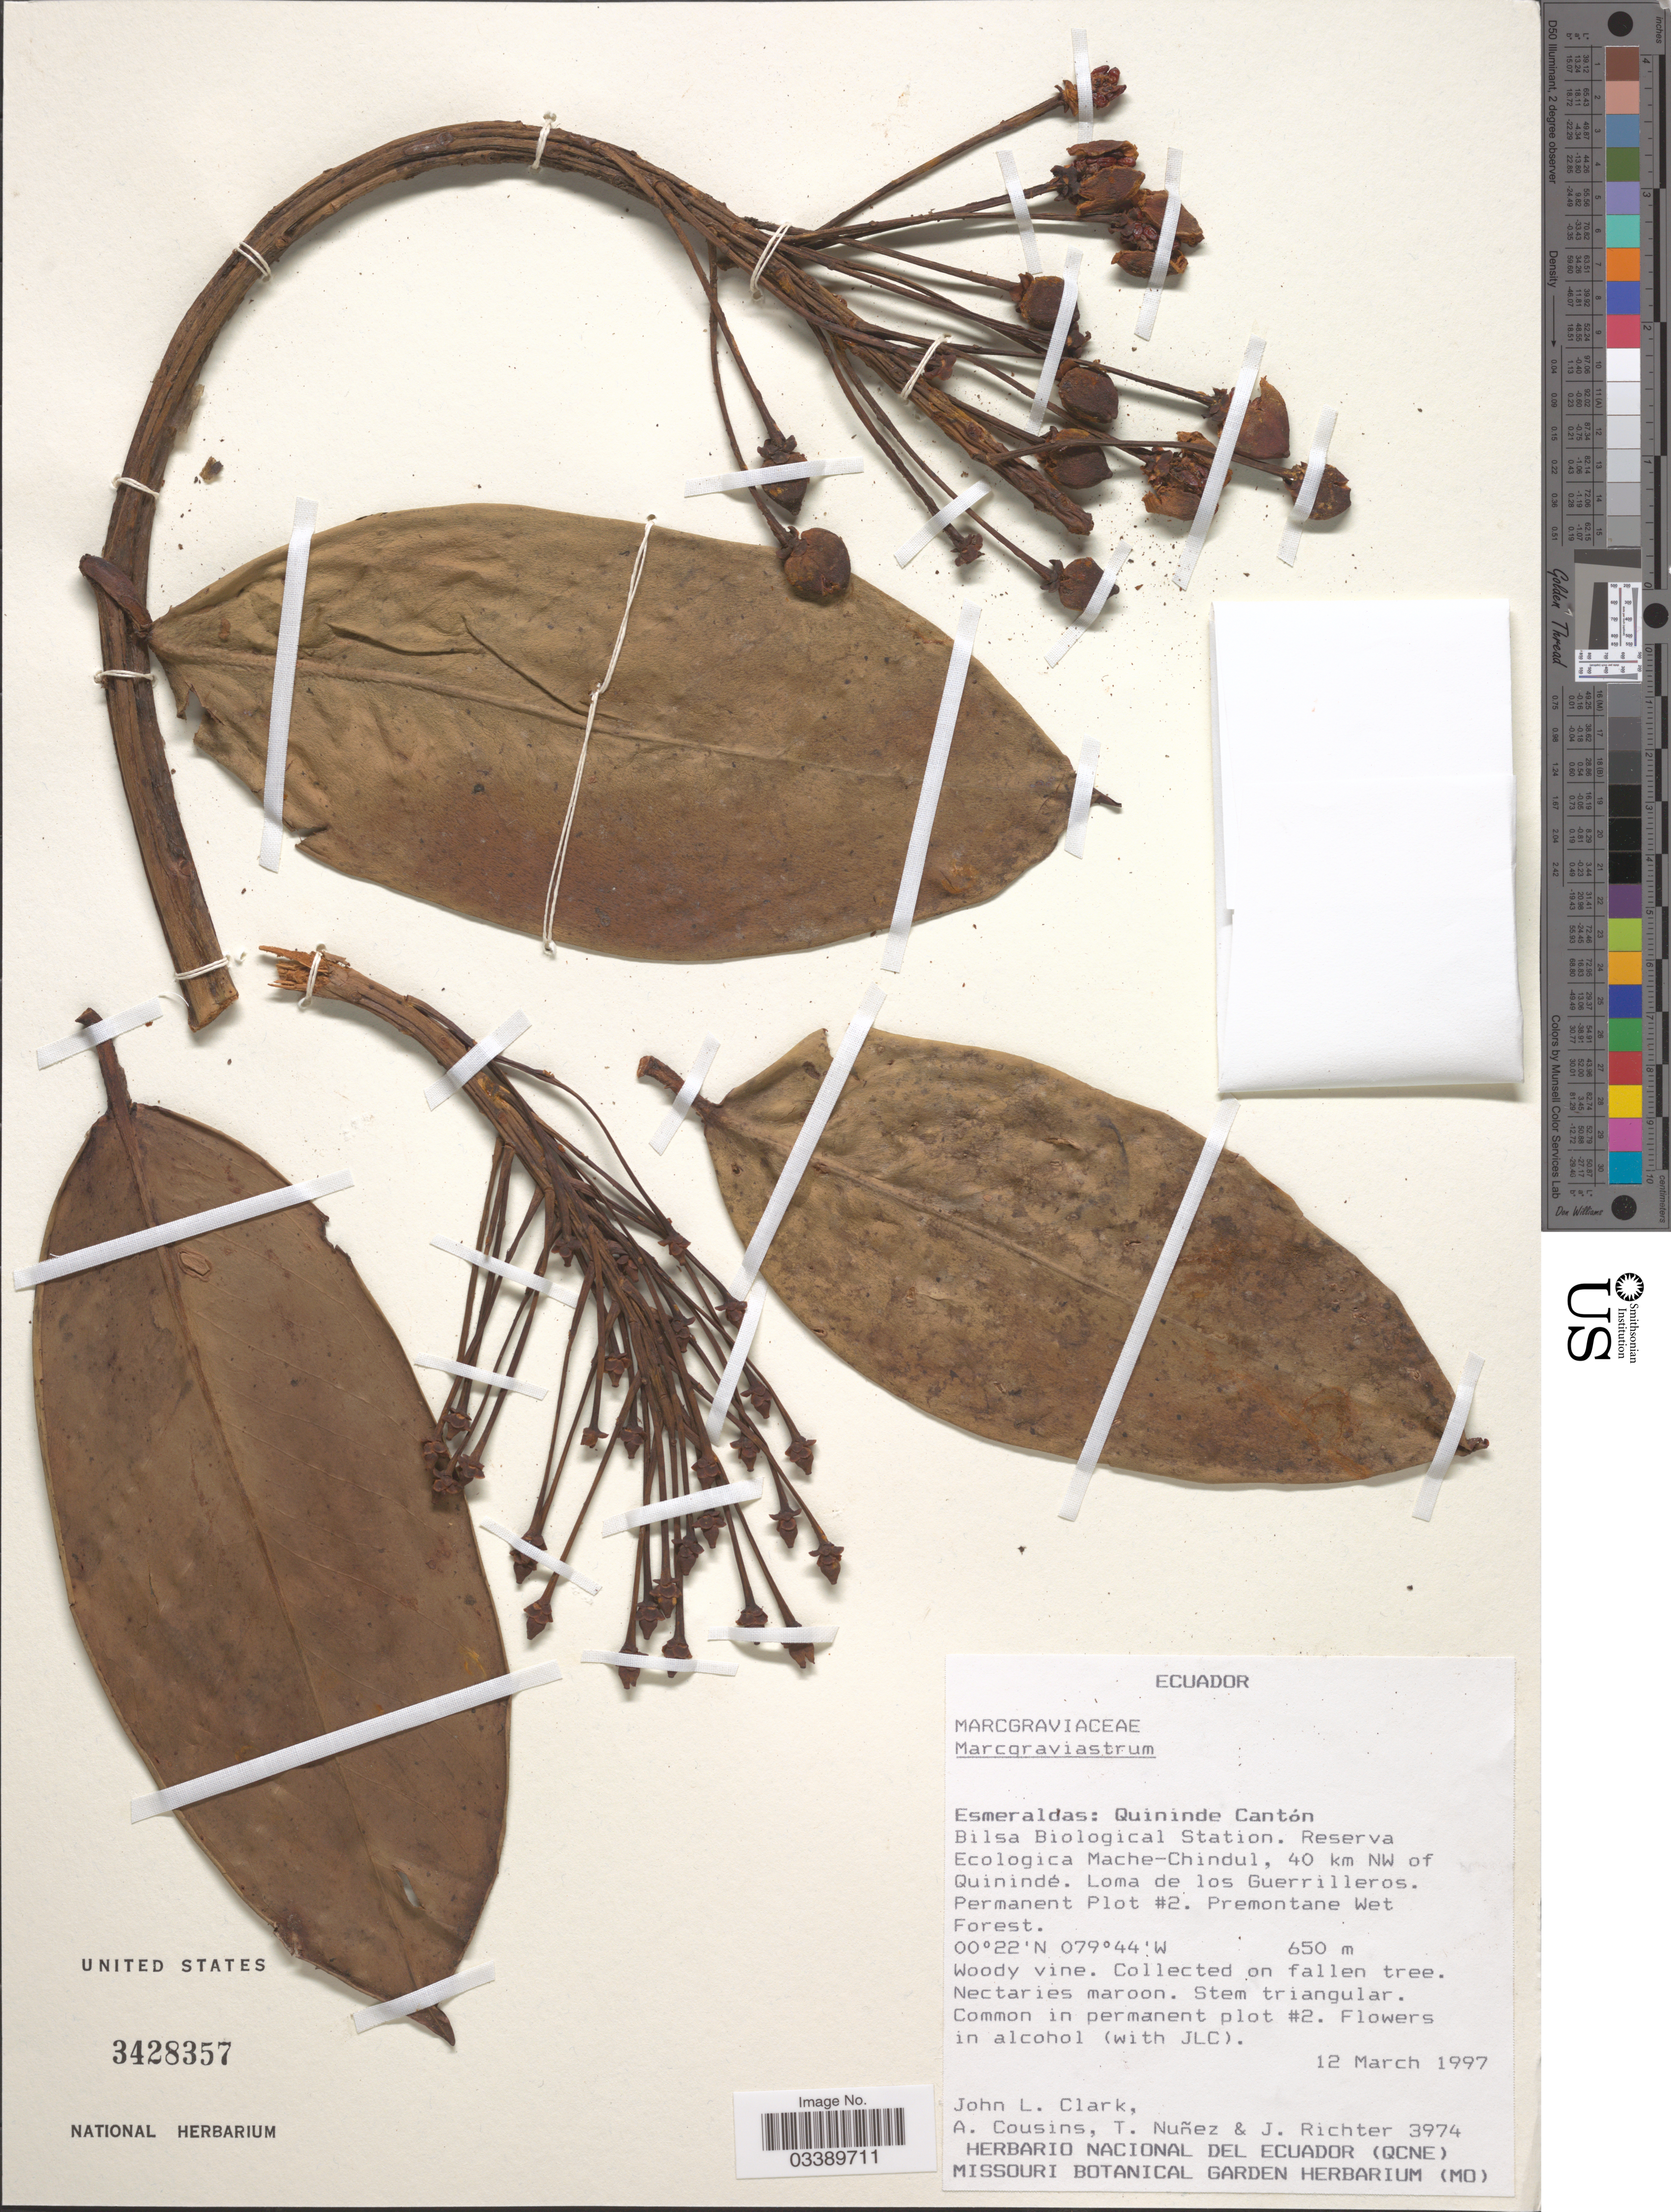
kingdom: Plantae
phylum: Tracheophyta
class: Magnoliopsida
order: Ericales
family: Marcgraviaceae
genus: Marcgravia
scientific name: Marcgravia sp.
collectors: J. L. Clark, A. Cousins, T. Núñez & J. Richter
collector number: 3974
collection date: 1997-03-12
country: Ecuador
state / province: Esmeraldas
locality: Quininde Cantón. Bilsa Biological Station. Reserva Ecologica Mache-Chindul, 40 km NW of Quinindé. Loma de los Guerrilleros. Permanent Plot #2.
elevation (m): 650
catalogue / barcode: US 3428357